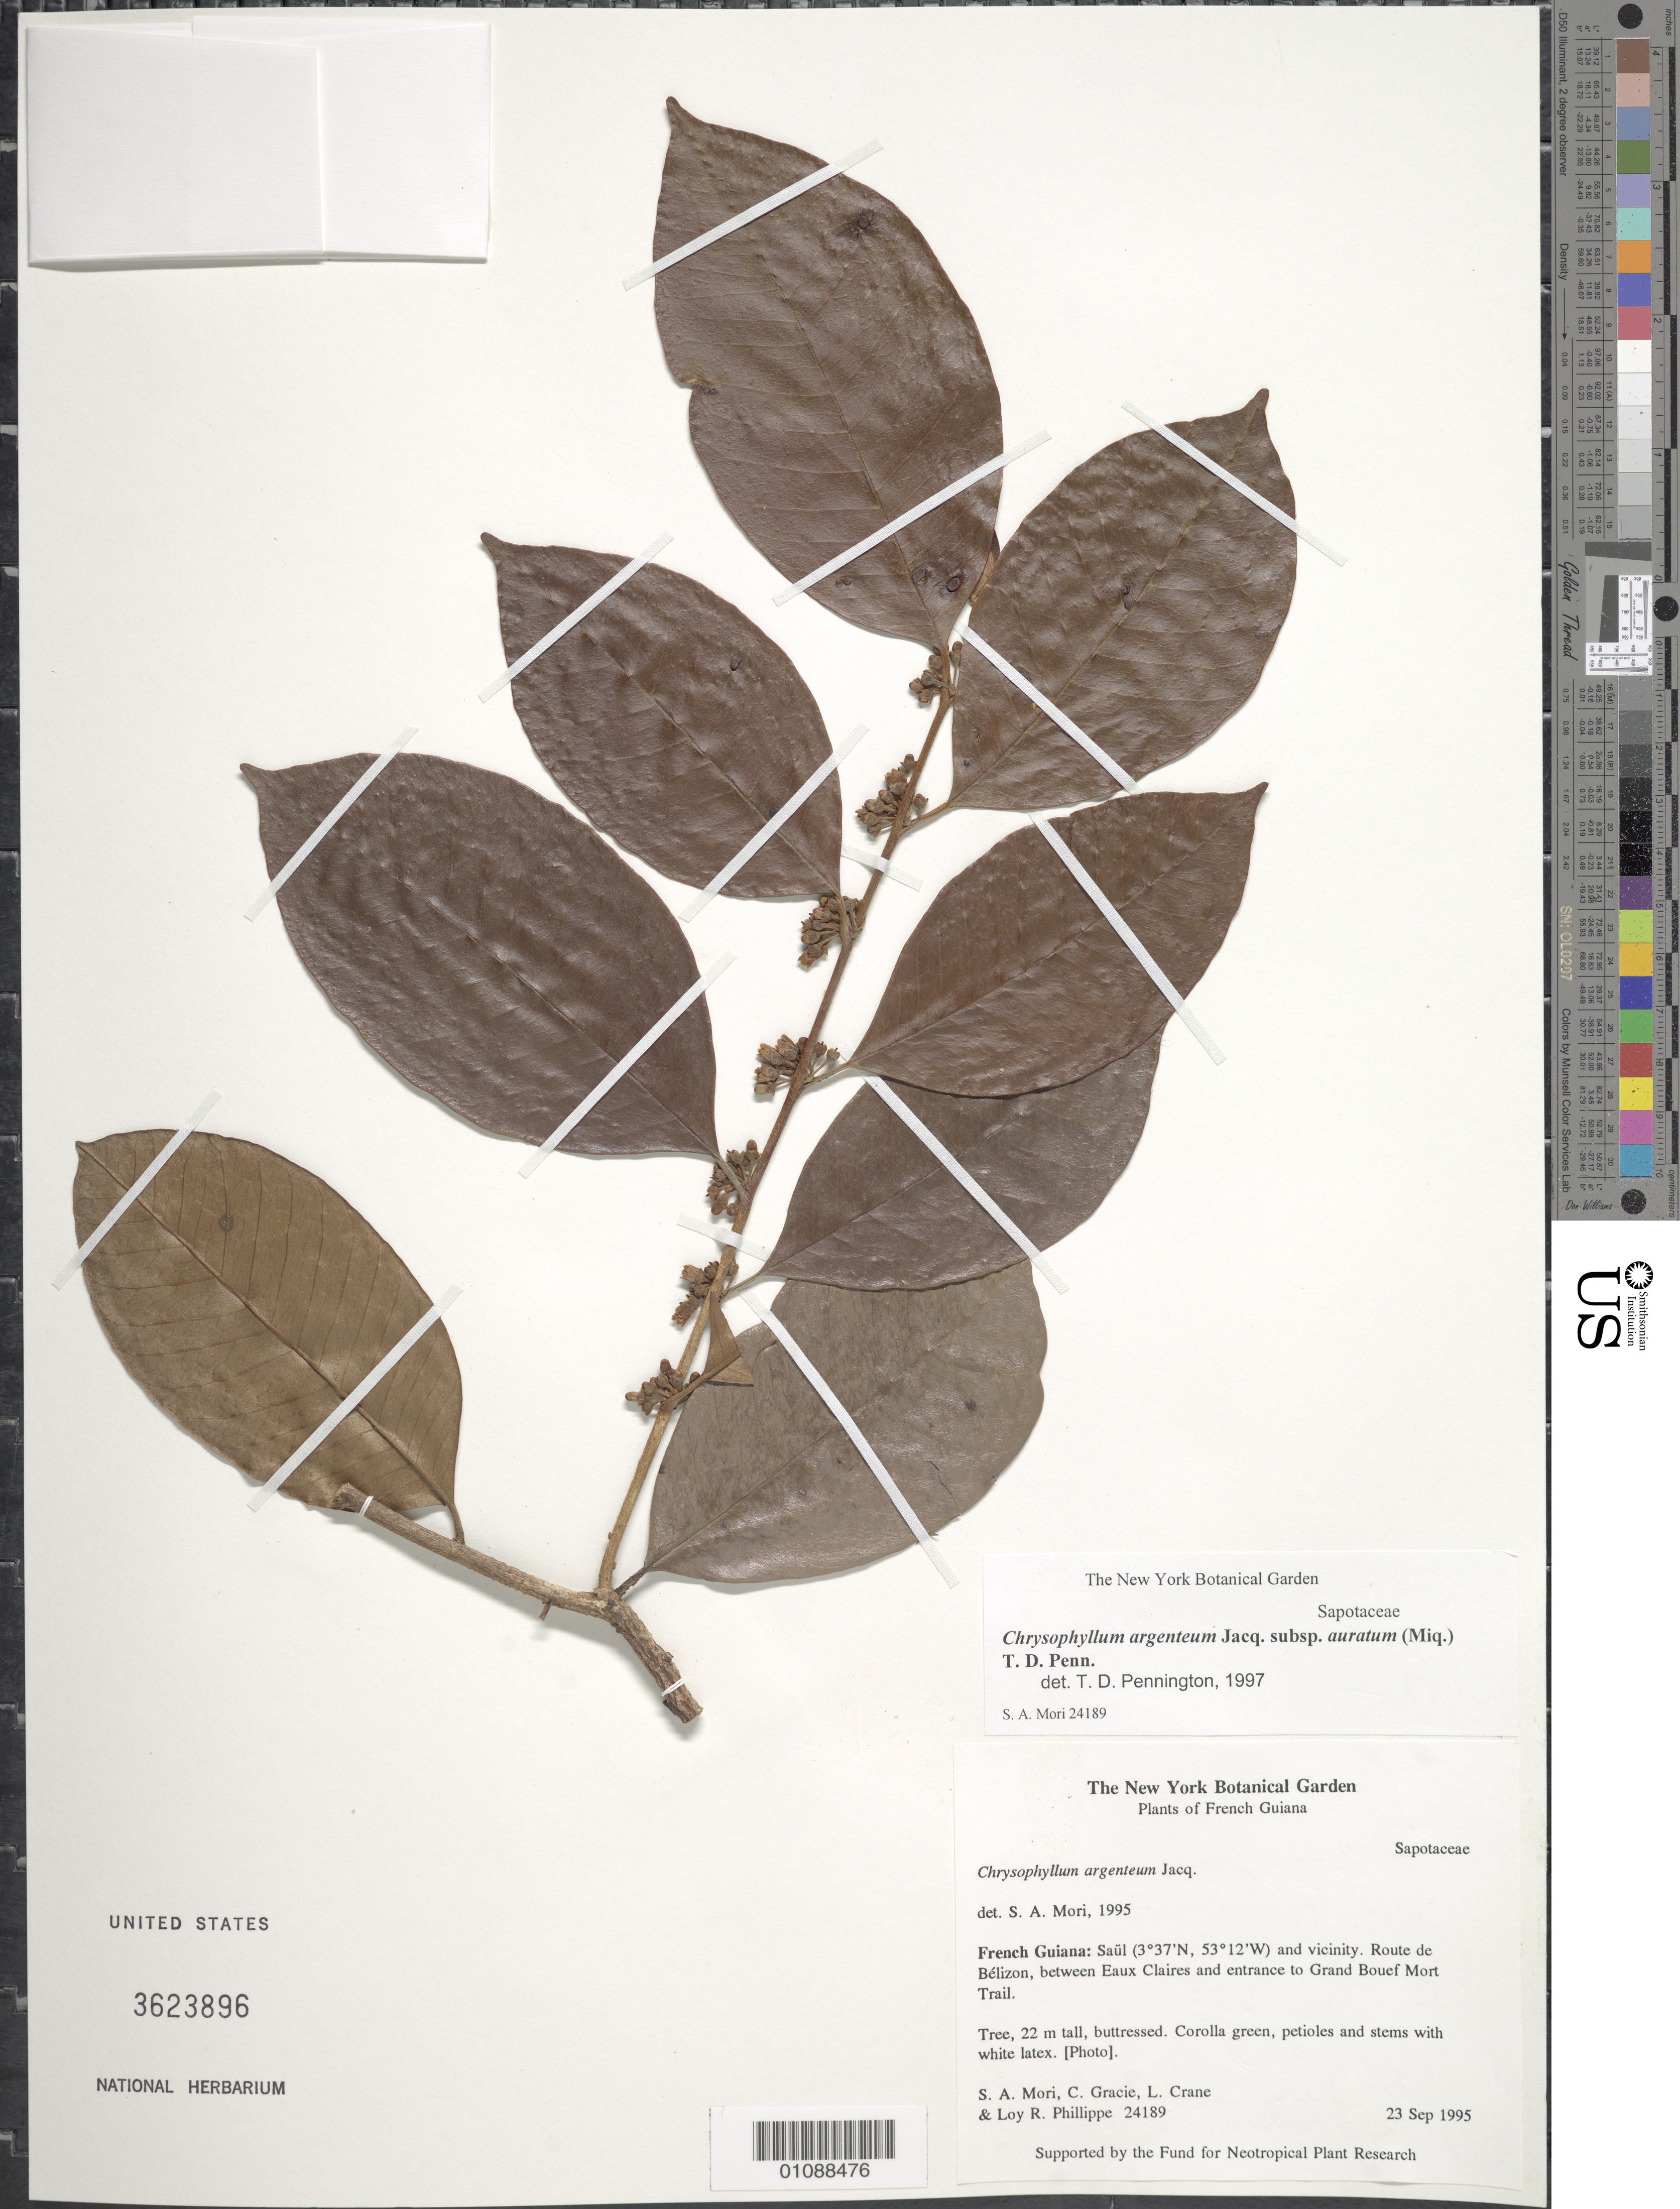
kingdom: Plantae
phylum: Tracheophyta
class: Magnoliopsida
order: Ericales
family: Sapotaceae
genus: Chrysophyllum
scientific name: Chrysophyllum argenteum subsp. auratum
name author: (Miq.) T.D. Penn.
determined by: Pennington, T. D., (K)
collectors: S. Mori, C. A. Gracie, L. Crane & L. Phillippe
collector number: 24189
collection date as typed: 23-Sep-95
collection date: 1995-09-23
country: French Guiana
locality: Saül and vic. Route de Bélizon, between Eaux Claires and entrance to Grand Bouef Mort Trail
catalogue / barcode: US 3623896